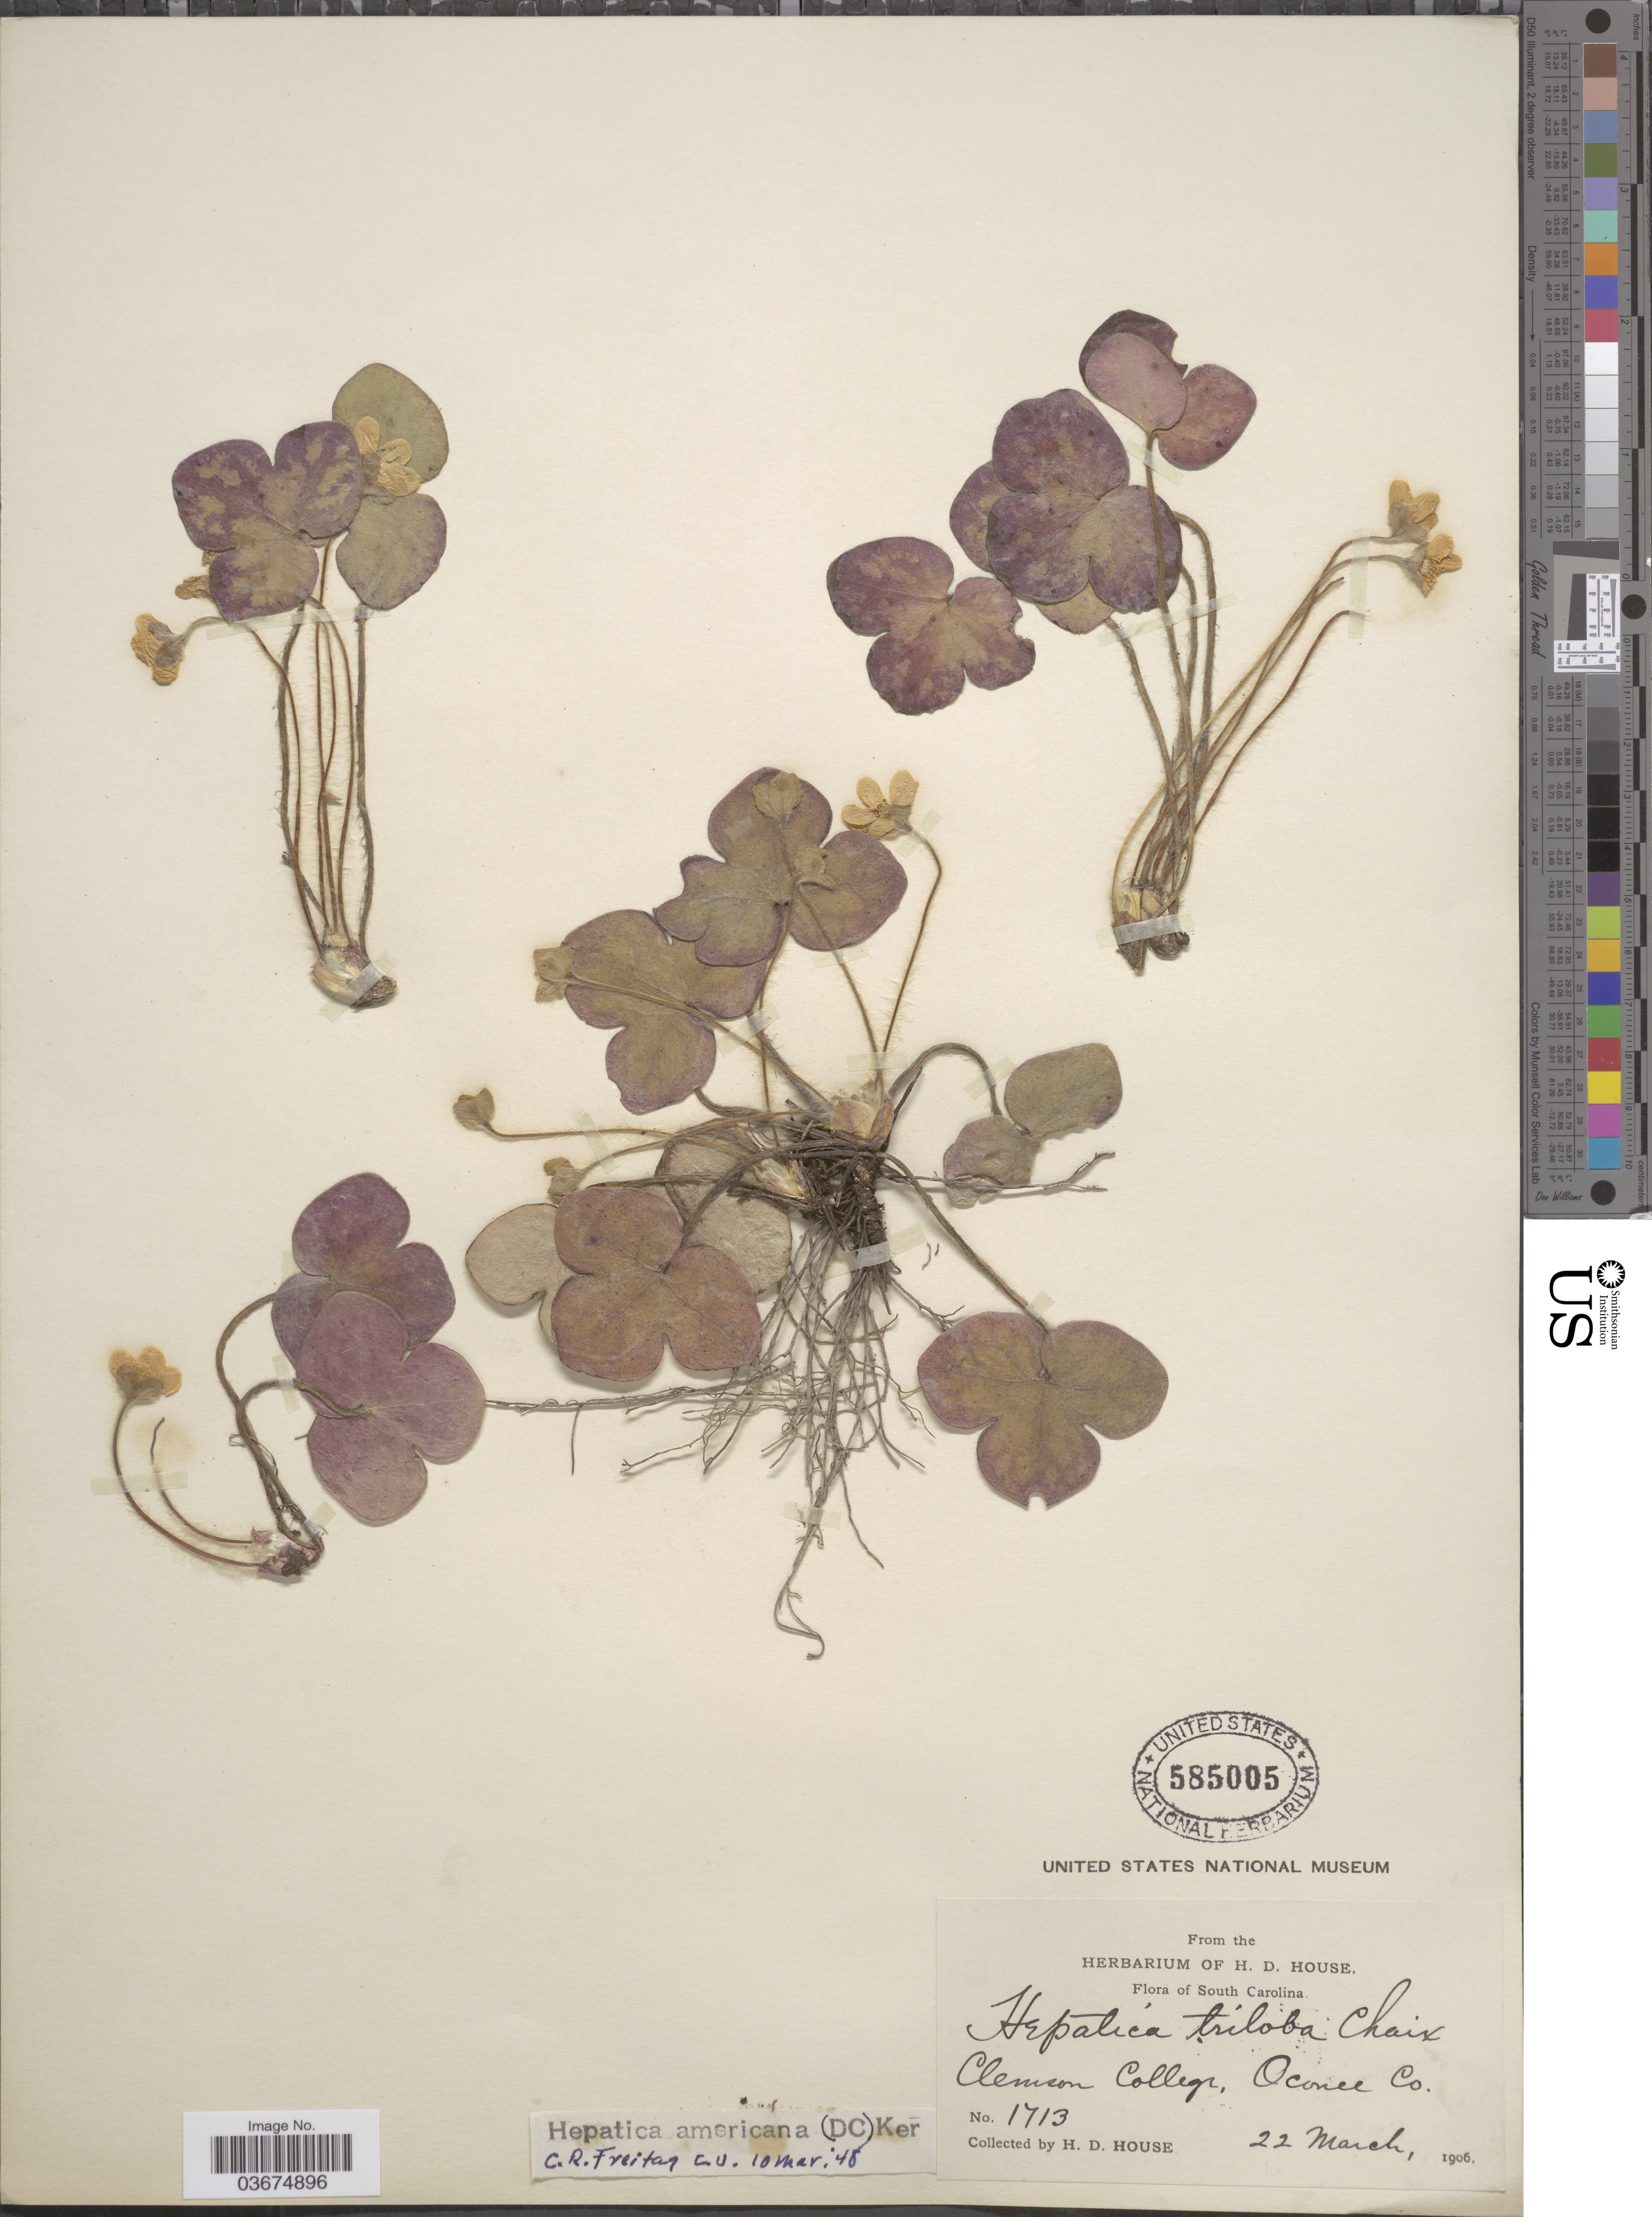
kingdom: Plantae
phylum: Tracheophyta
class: Magnoliopsida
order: Ranunculales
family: Ranunculaceae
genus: Hepatica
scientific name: Hepatica americana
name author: (DC.) Ker Gawl.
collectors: H. D. House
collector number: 1713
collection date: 1906-03-22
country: United States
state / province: South Carolina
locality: Clemson College, Oconee Co.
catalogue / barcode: US 585005